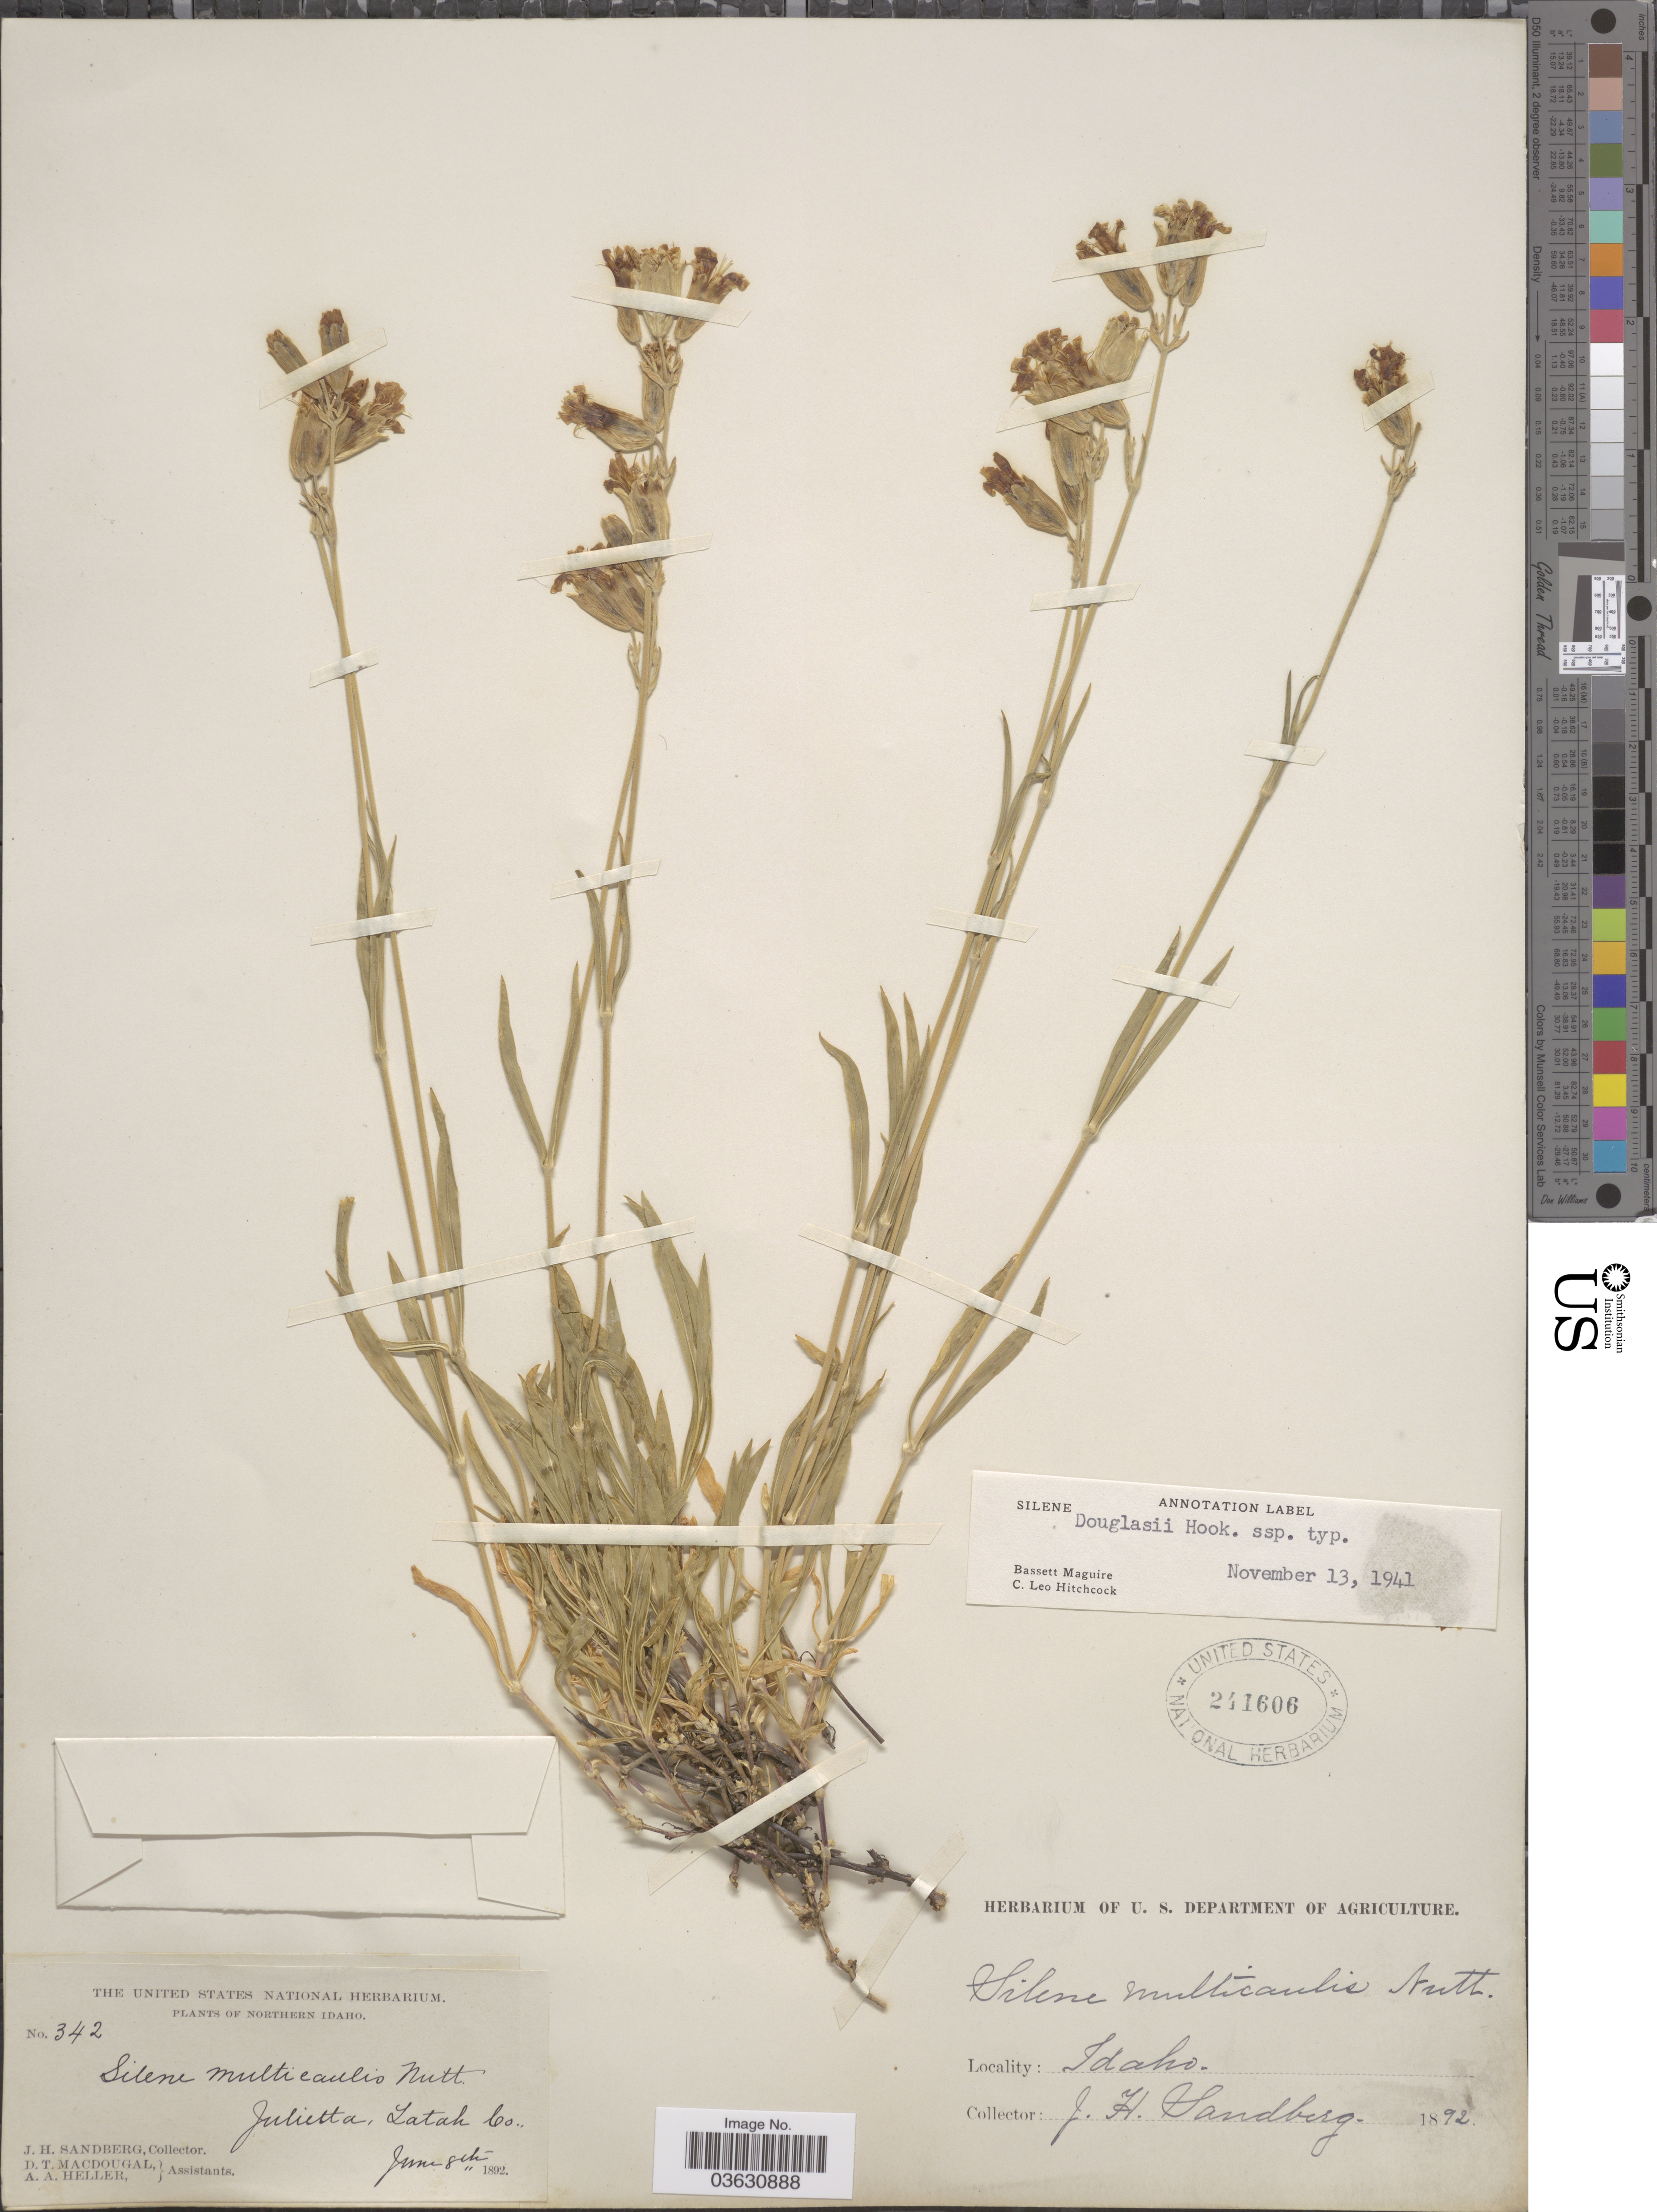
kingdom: Plantae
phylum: Tracheophyta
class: Magnoliopsida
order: Caryophyllales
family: Caryophyllaceae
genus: Silene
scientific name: Silene douglasii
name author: Hook.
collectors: J. H. Sandberg, D. T. MacDougal & A. A. Heller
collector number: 342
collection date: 1892-06-08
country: United States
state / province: Idaho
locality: Northern Idaho. Julietta, Latah Co.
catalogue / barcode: US 241606